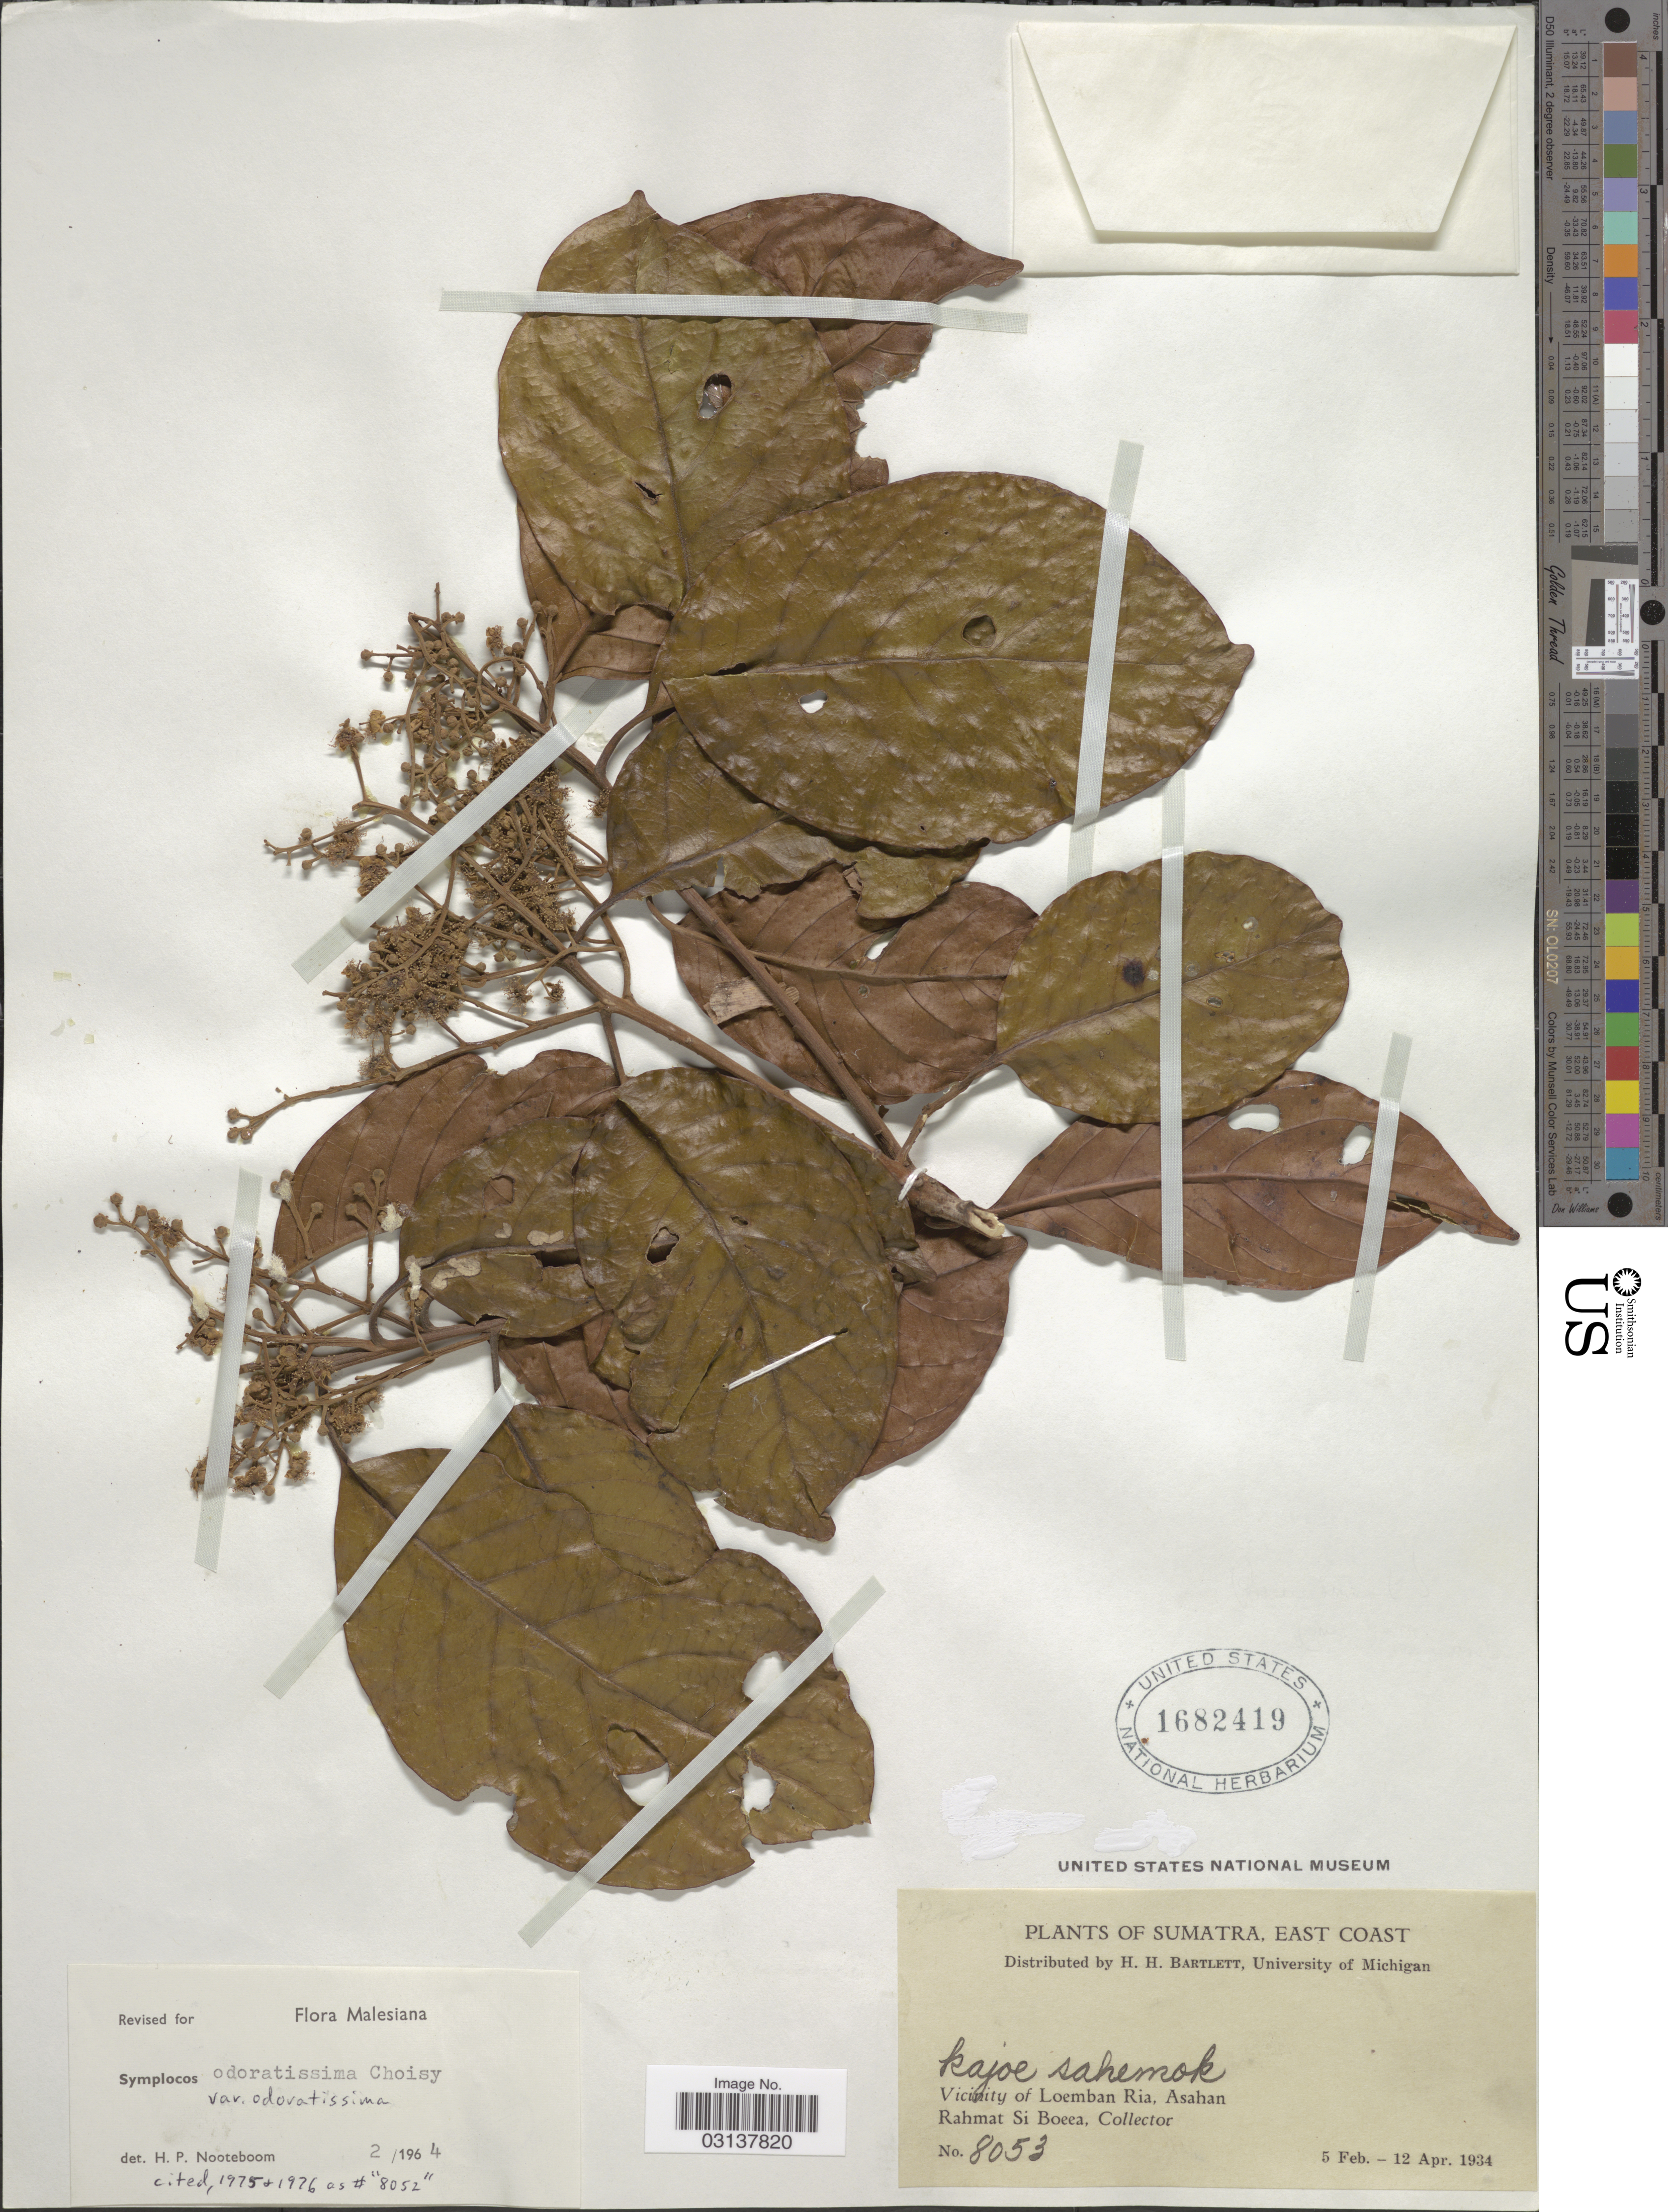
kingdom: Plantae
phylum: Tracheophyta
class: Magnoliopsida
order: Ericales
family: Symplocaceae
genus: Symplocos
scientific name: Symplocos odoratissima var. odoratissima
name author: (Blume) Choisy ex Zoll.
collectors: Rahmat Si Boeea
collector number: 8053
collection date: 1934-02-05/1934-04-12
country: Indonesia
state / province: Sumatra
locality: Sumatra, East Coast. Vicinity of Loemban Ria, Asahan.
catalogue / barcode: US 1682419